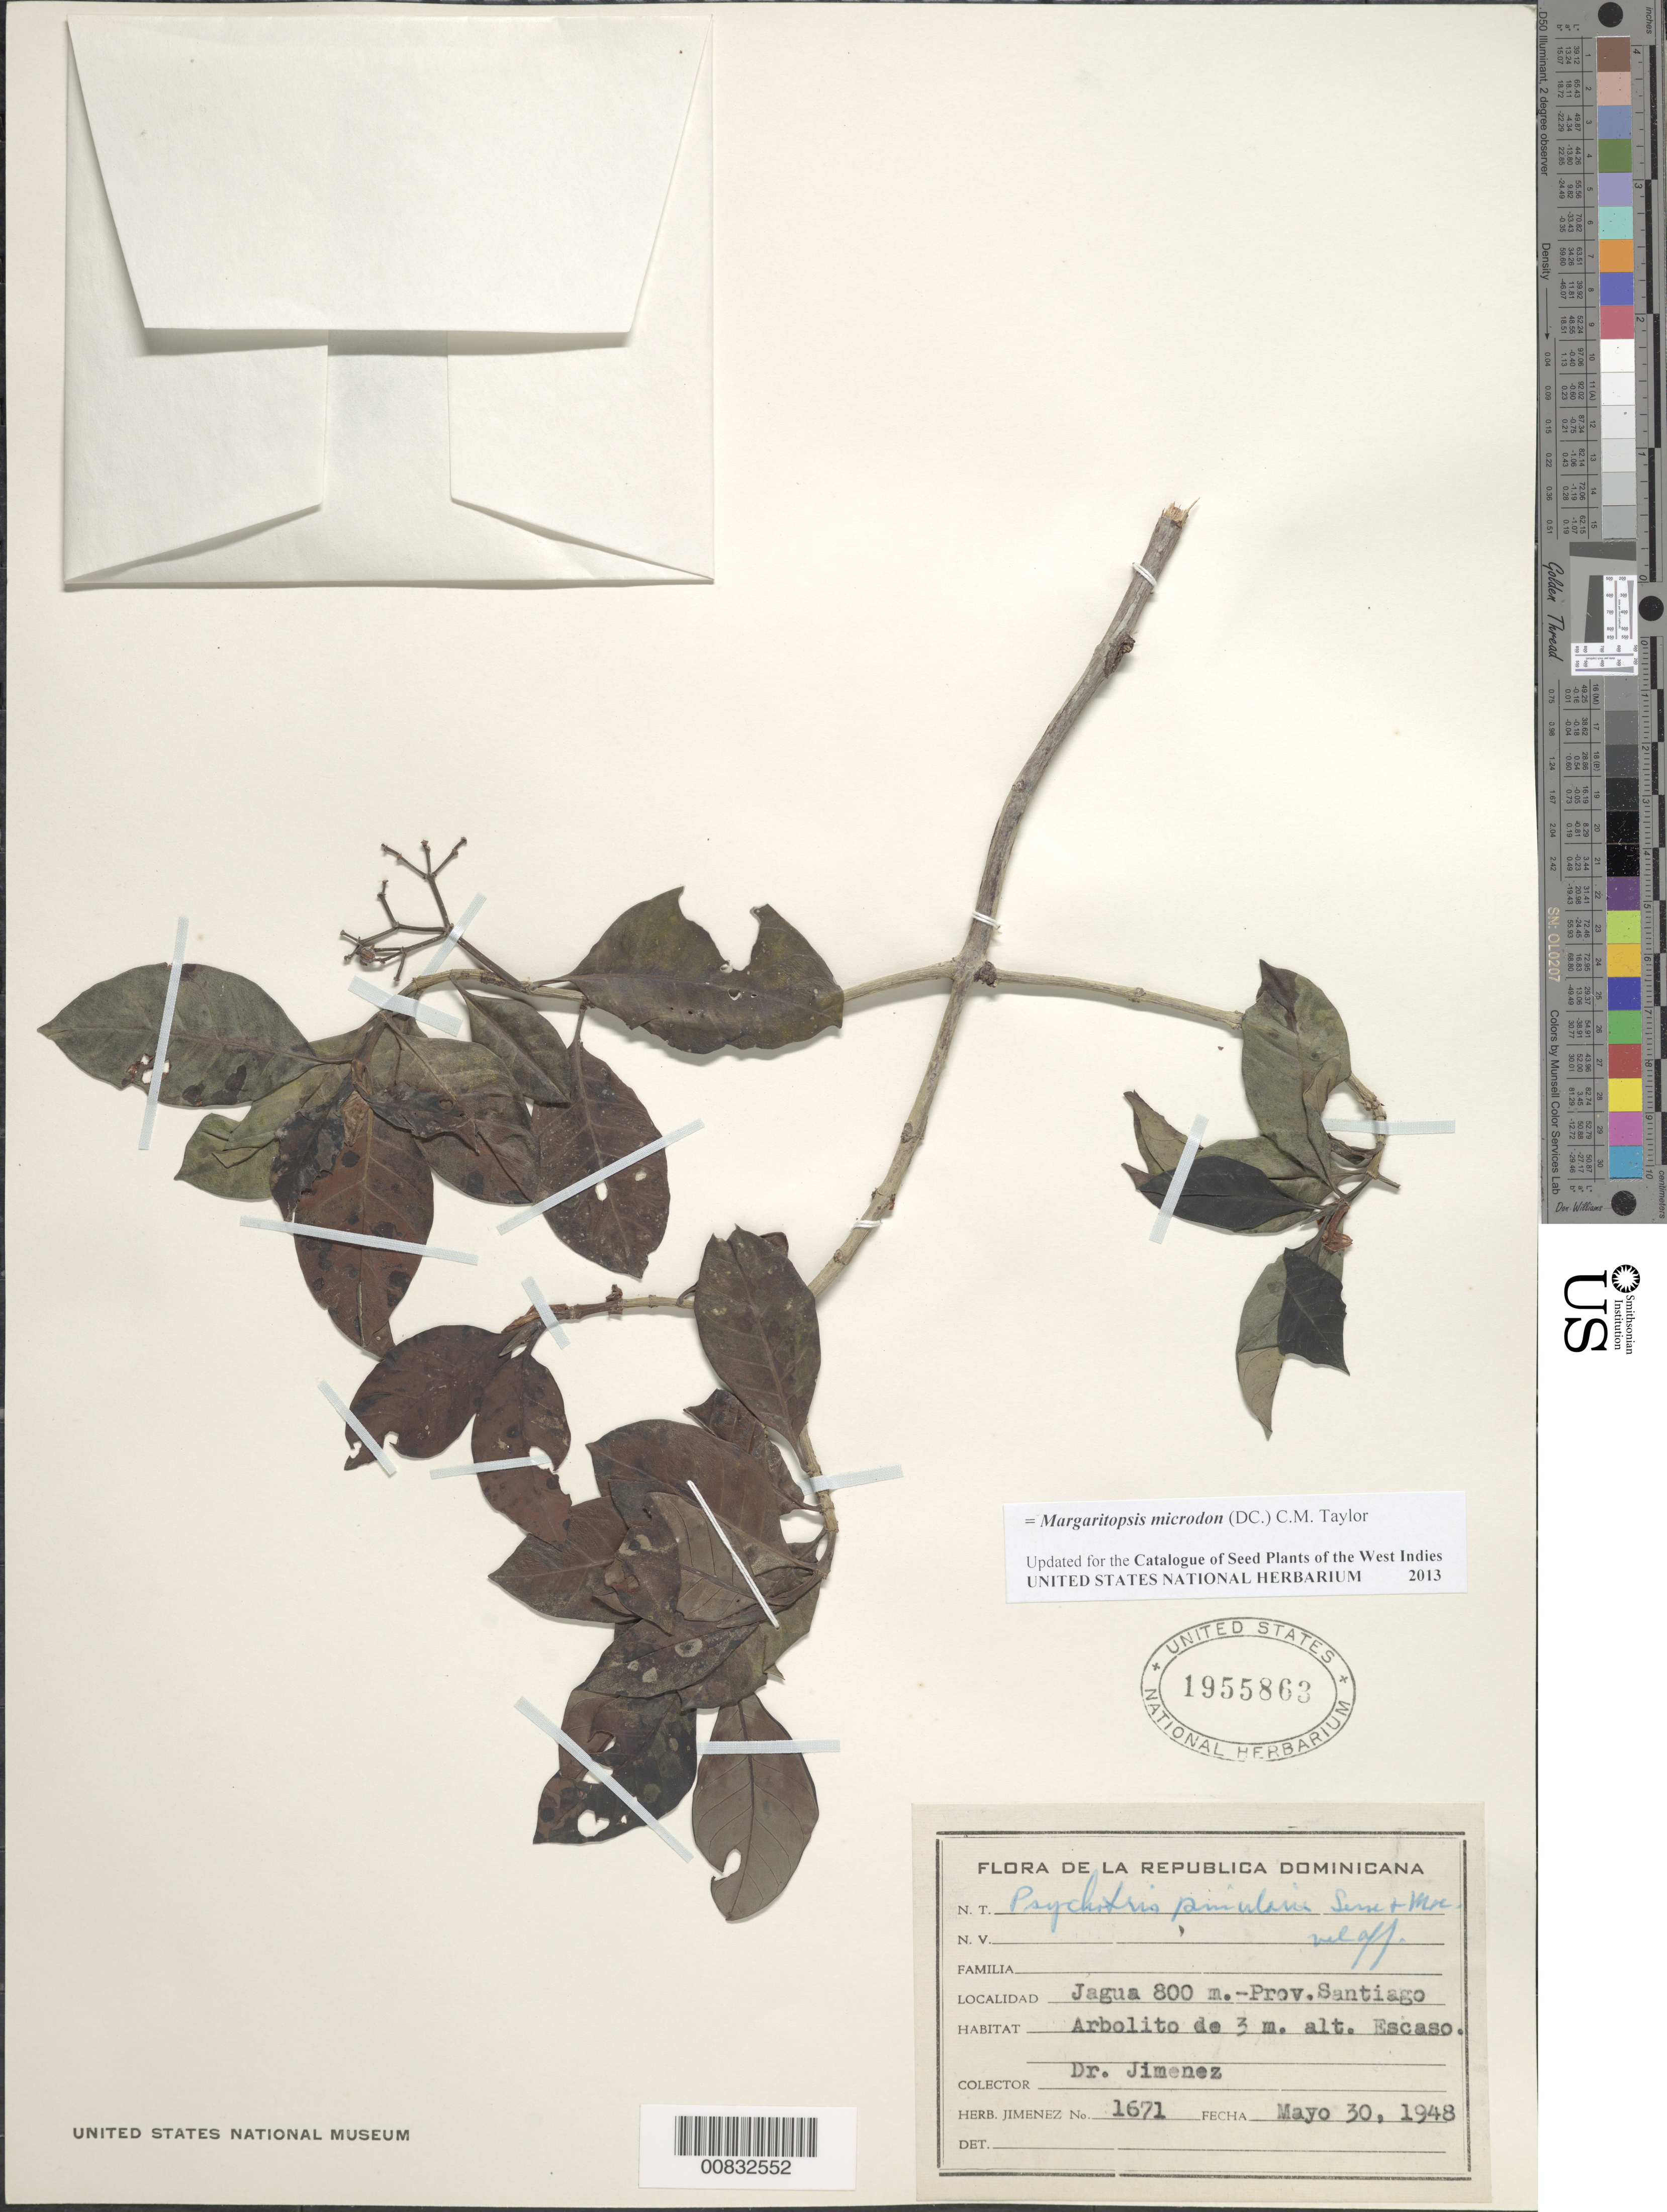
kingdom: Plantae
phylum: Tracheophyta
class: Magnoliopsida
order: Gentianales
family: Rubiaceae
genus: Margaritopsis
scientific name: Margaritopsis microdon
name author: (DC.) C.M. Taylor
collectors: J. J. Jiménez Almonte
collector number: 1671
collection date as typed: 30 May 1948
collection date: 1948-05-30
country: Dominican Republic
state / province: Santiago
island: Hispaniola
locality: Jagua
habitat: Escaso.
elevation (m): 800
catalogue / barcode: US 1955863